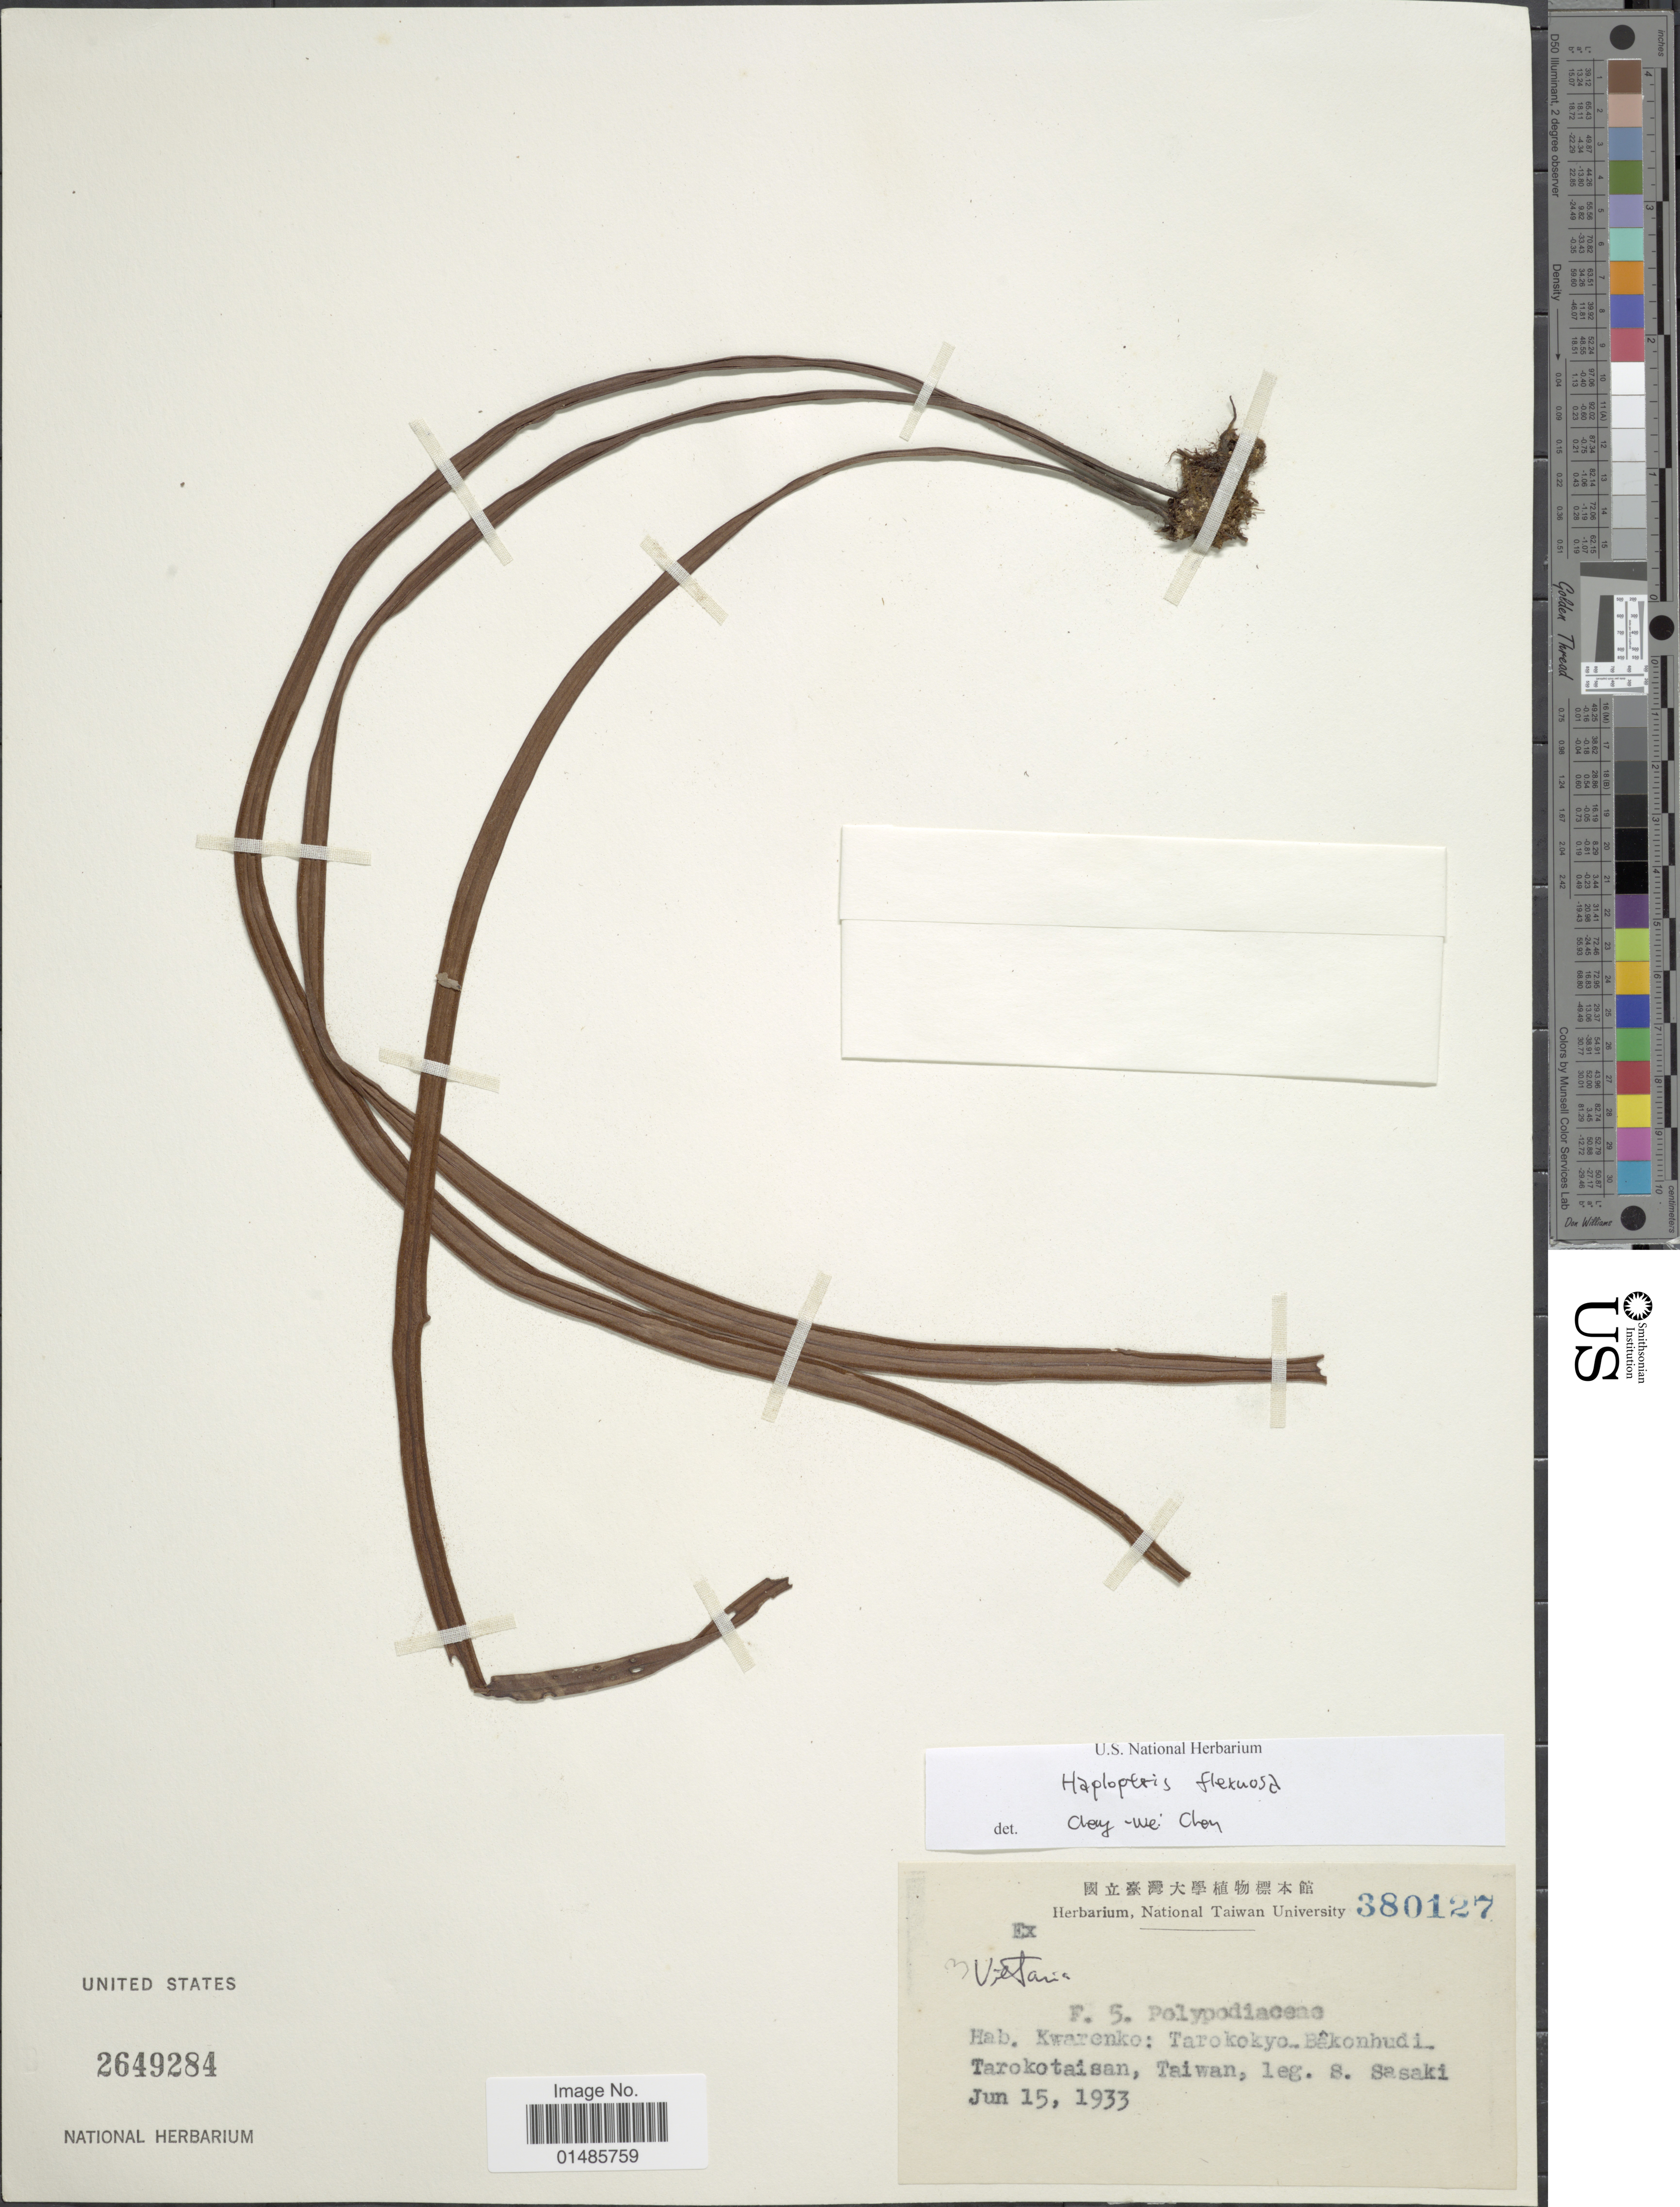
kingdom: Plantae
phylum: Tracheophyta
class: Polypodiopsida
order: Polypodiales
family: Pteridaceae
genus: Haplopteris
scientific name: Haplopteris flexuosa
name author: (Fée) E.H. Crane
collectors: S. Sasaki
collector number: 380127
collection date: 1933-06-15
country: Taiwan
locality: Kwarenko: Tarokokyo Bâkonhudi. Tarokotaisan.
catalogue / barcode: US 2649284